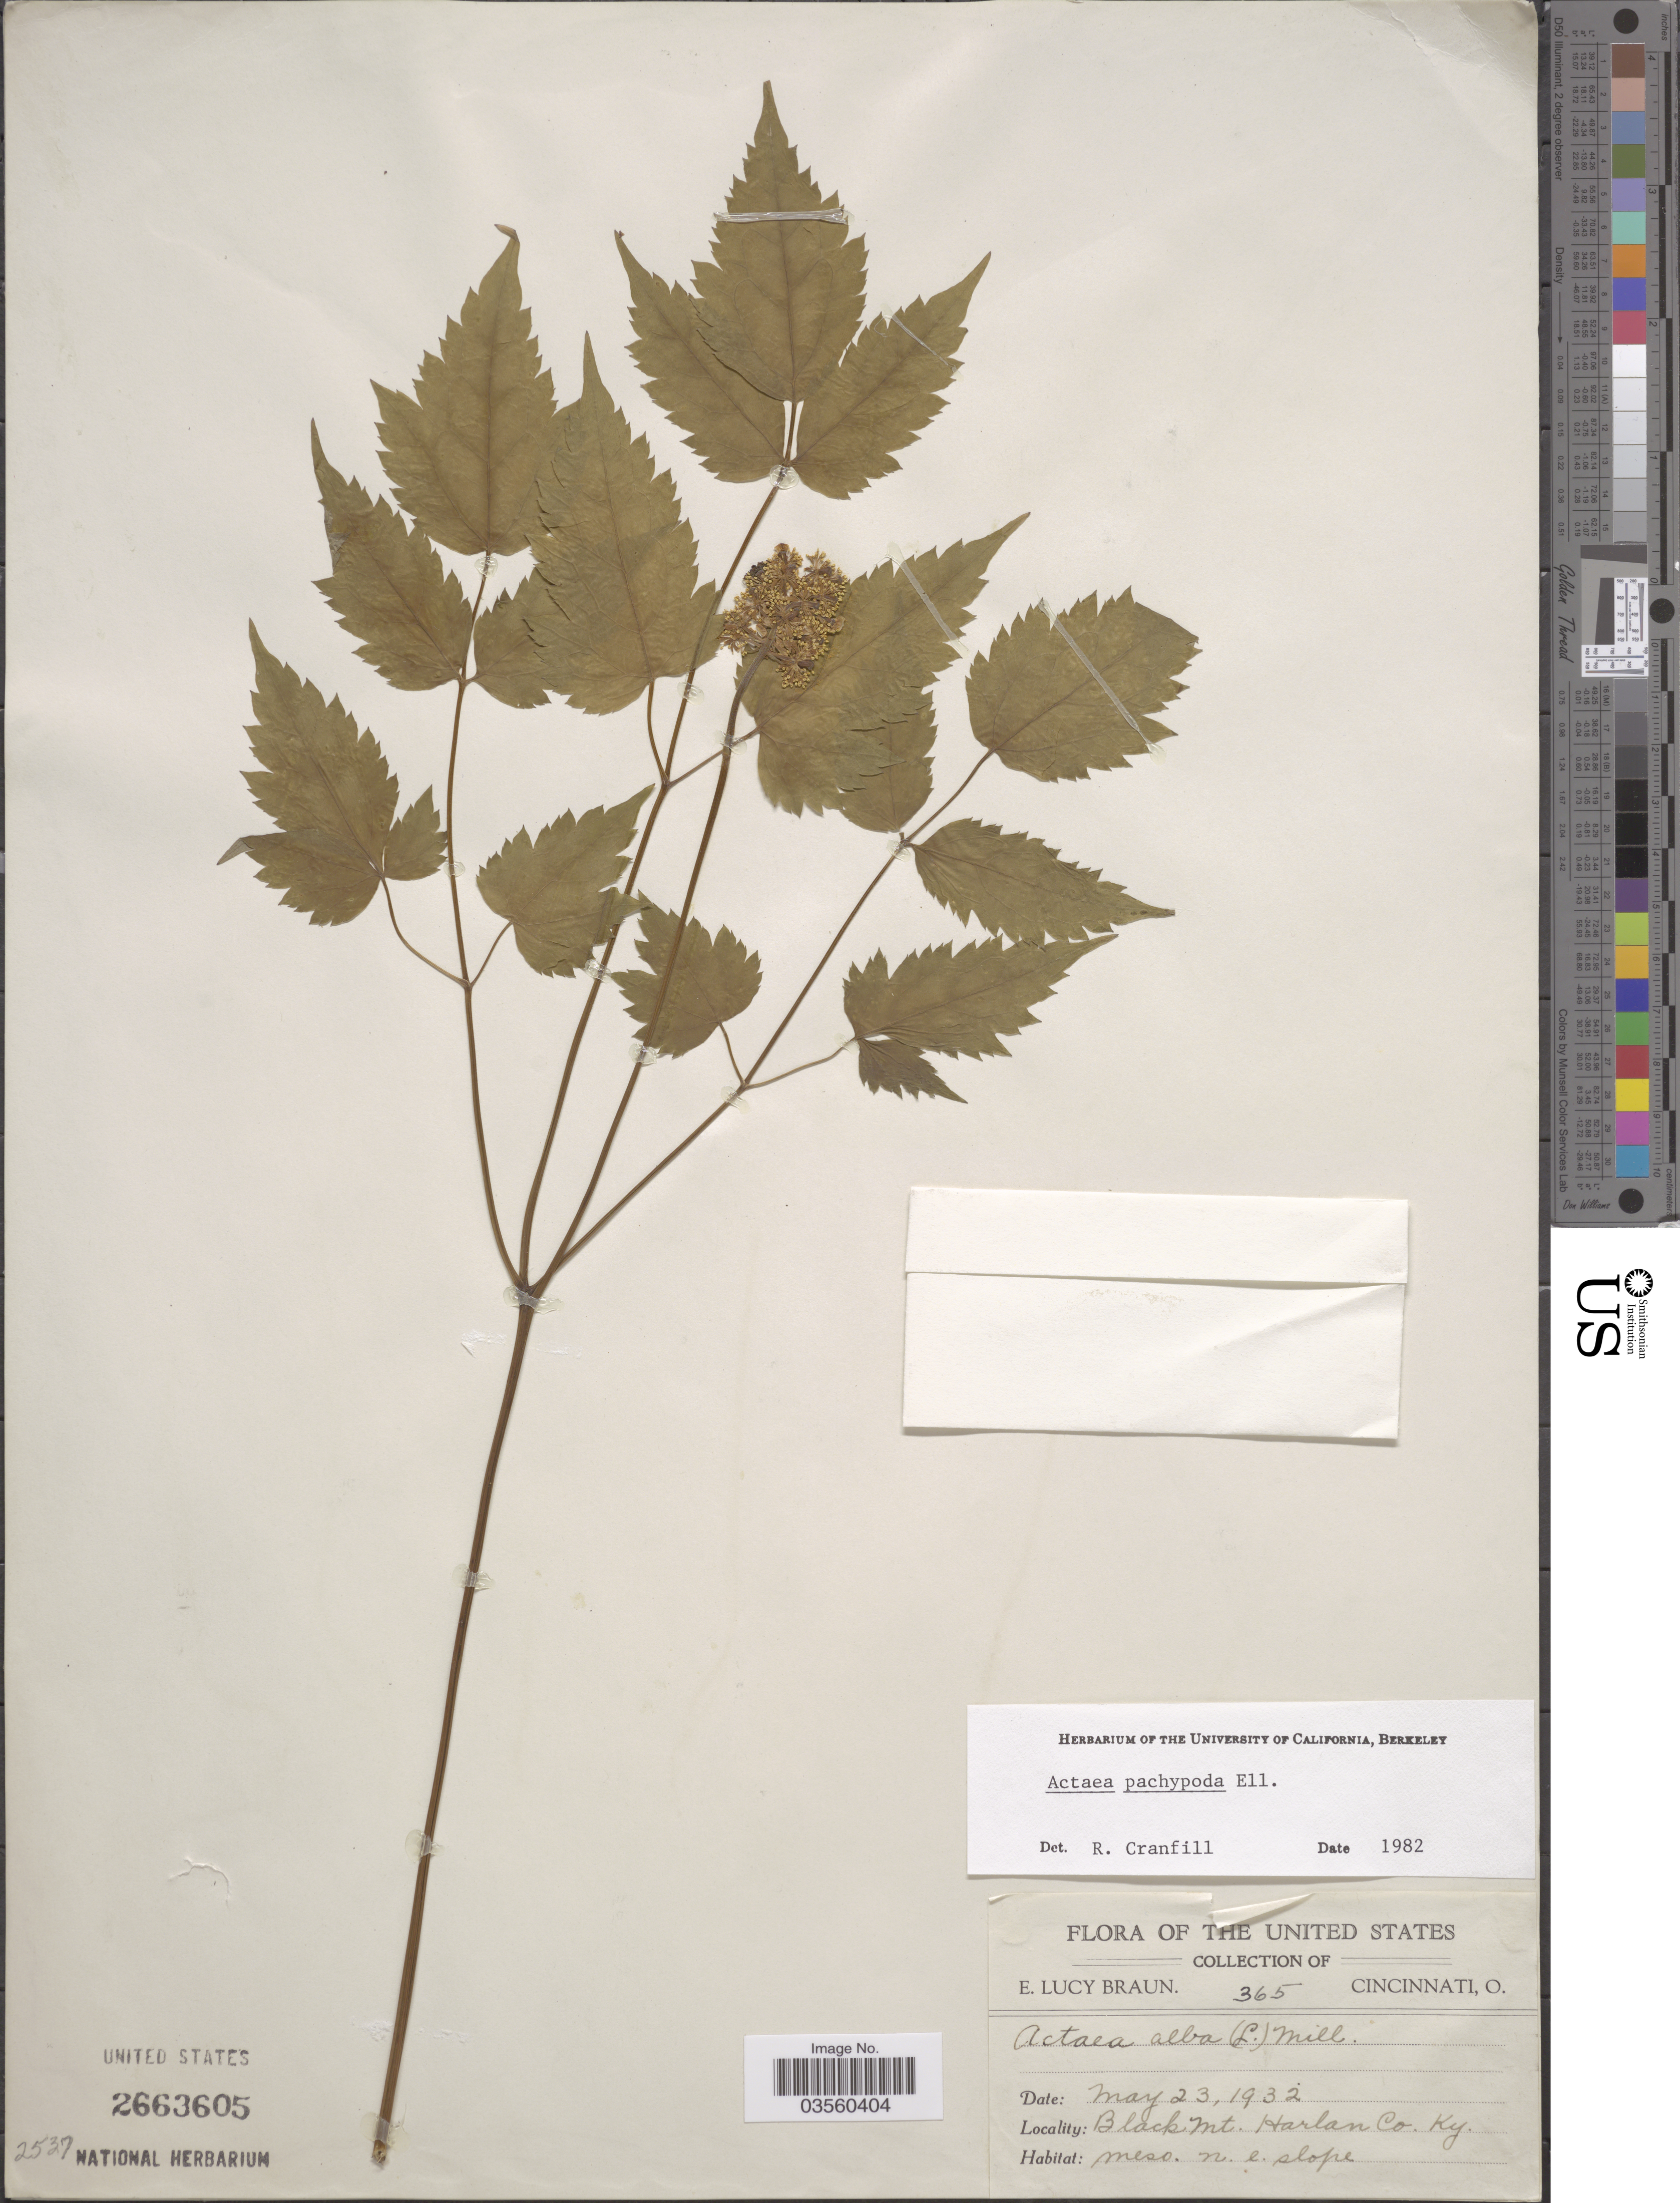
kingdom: Plantae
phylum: Tracheophyta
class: Magnoliopsida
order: Ranunculales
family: Ranunculaceae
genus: Actaea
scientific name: Actaea pachypoda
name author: Elliott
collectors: E. L. Braun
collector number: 365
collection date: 1932-05-23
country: United States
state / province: Kentucky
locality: Black Mt. Harlan Co.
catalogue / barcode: US 2663605